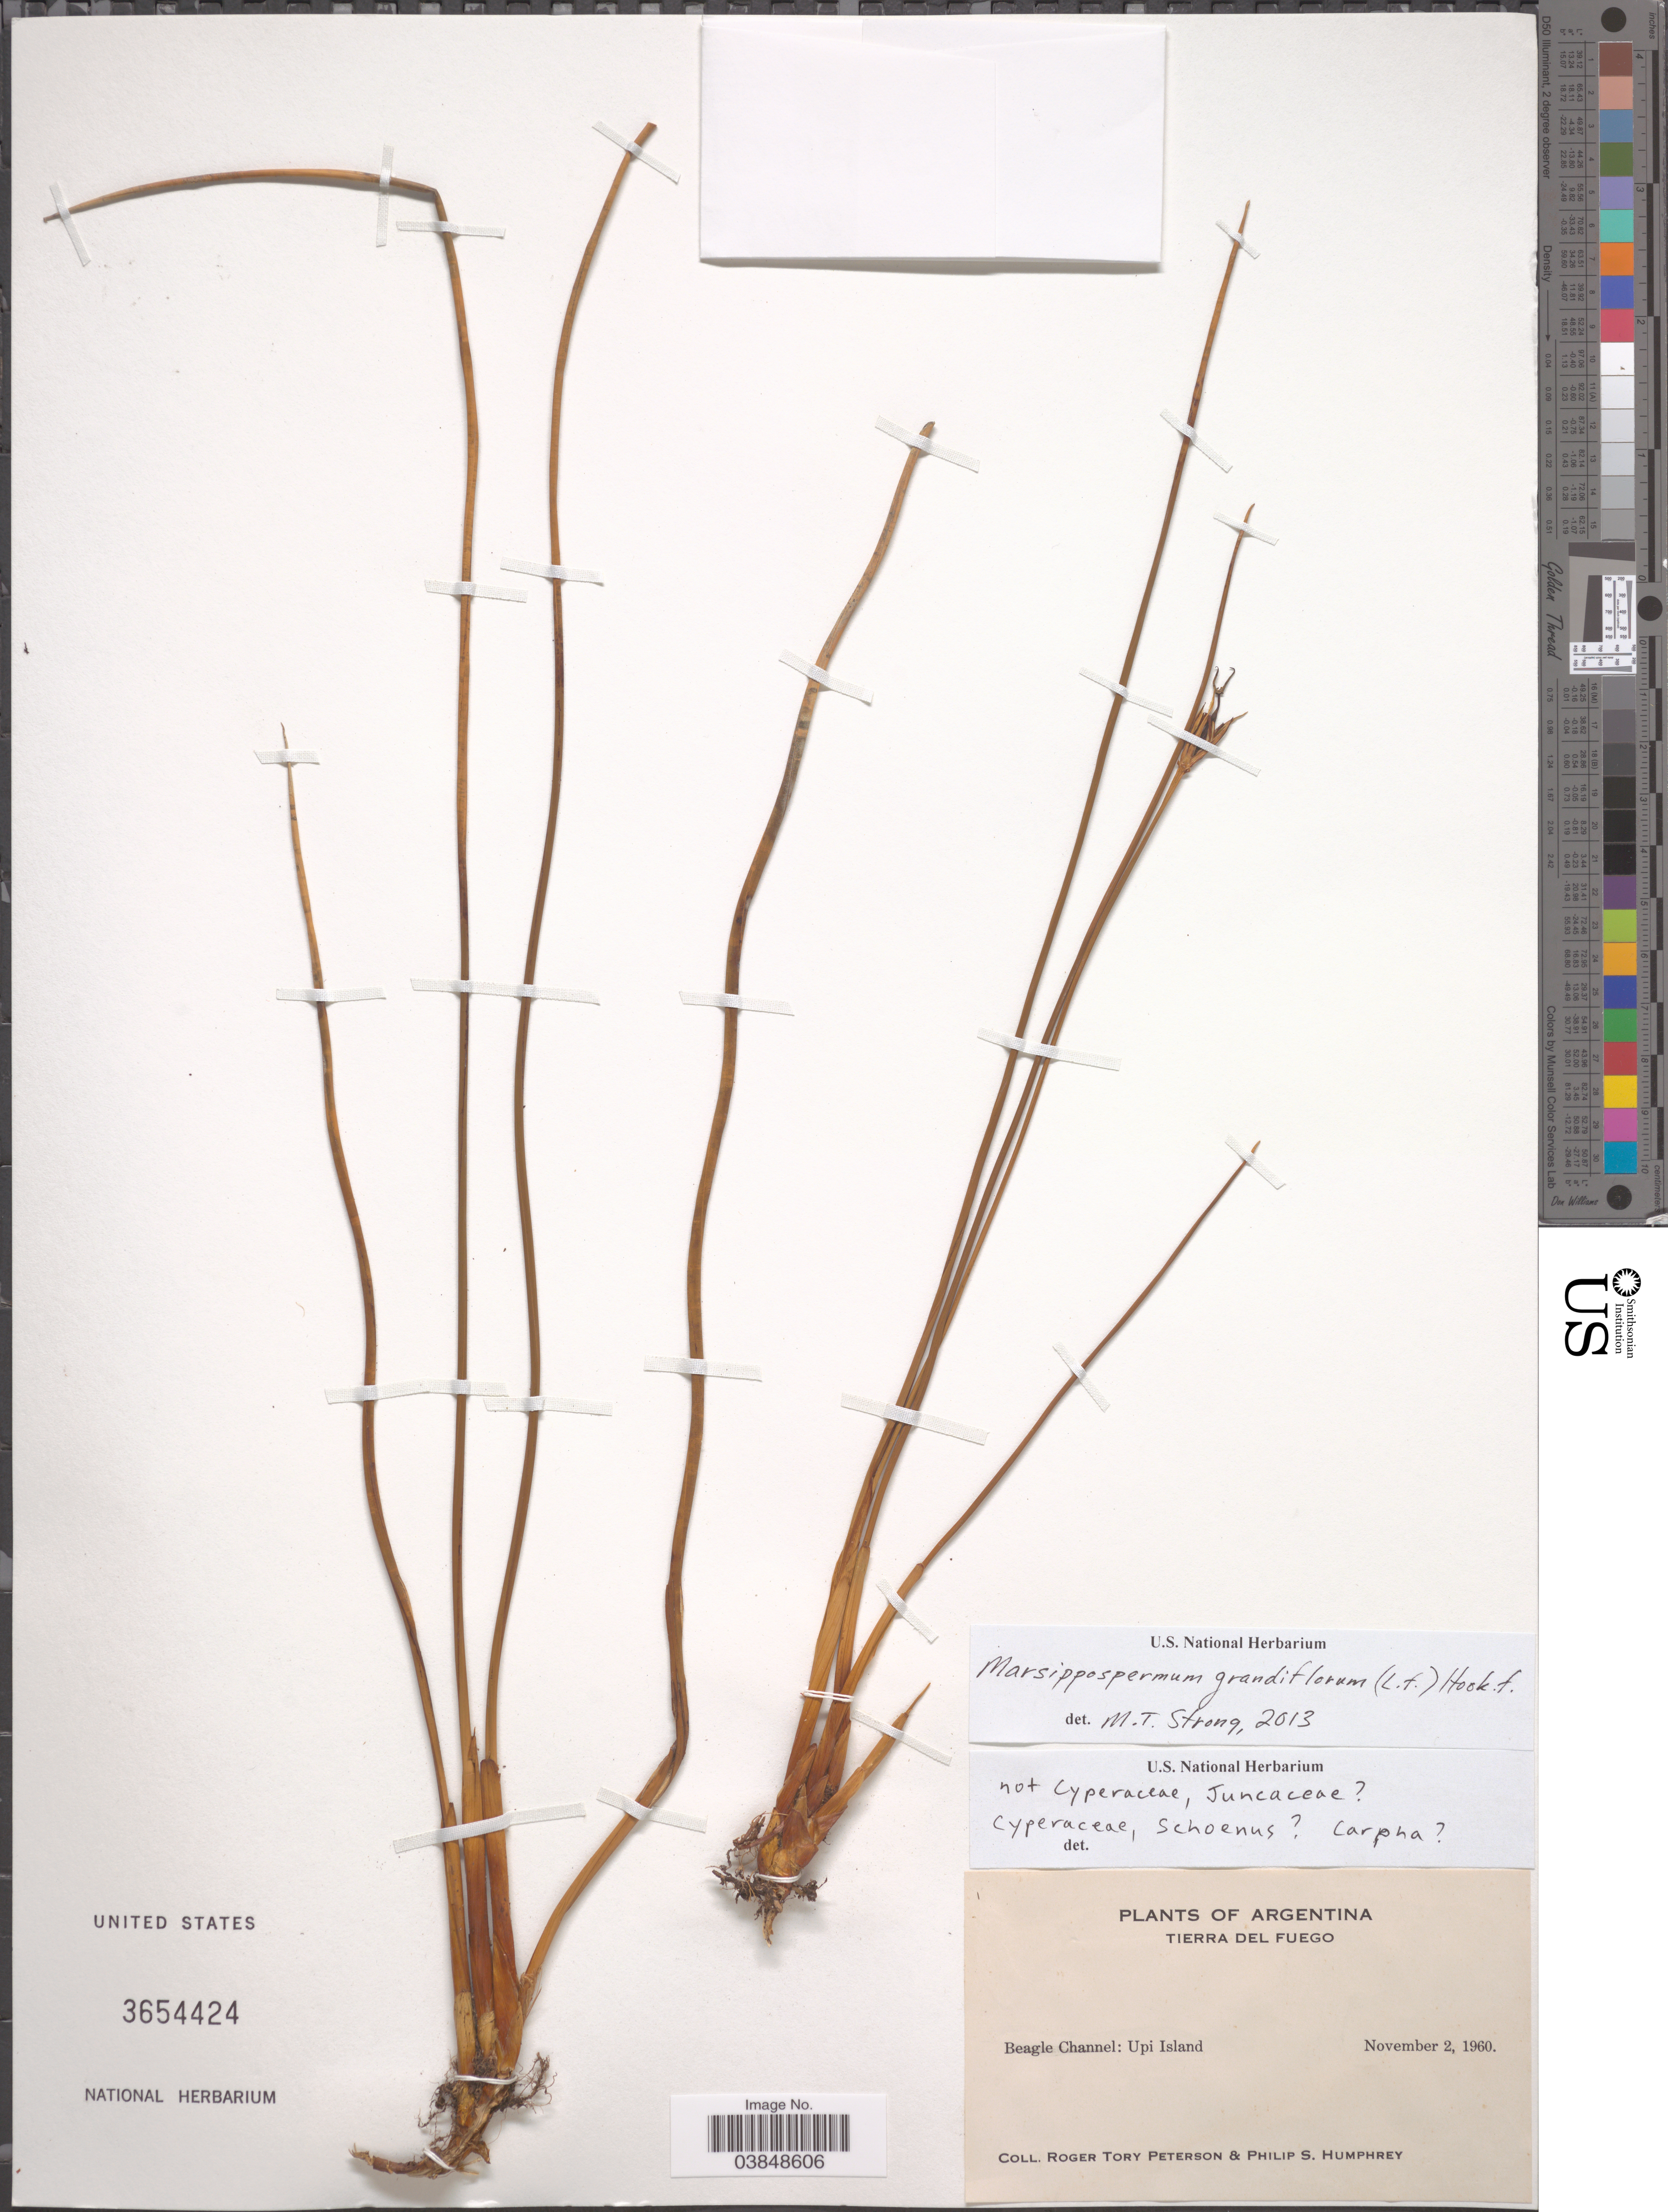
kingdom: Plantae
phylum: Tracheophyta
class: Liliopsida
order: Poales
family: Juncaceae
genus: Marsippospermum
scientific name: Marsippospermum grandiflorum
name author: (L. f.) Hook.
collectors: R. Peterson & P. Humphrey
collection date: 1960-11-02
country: Argentina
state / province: Tierra del Fuego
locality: Beagle Channel: Upi Island.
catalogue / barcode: US 3654424